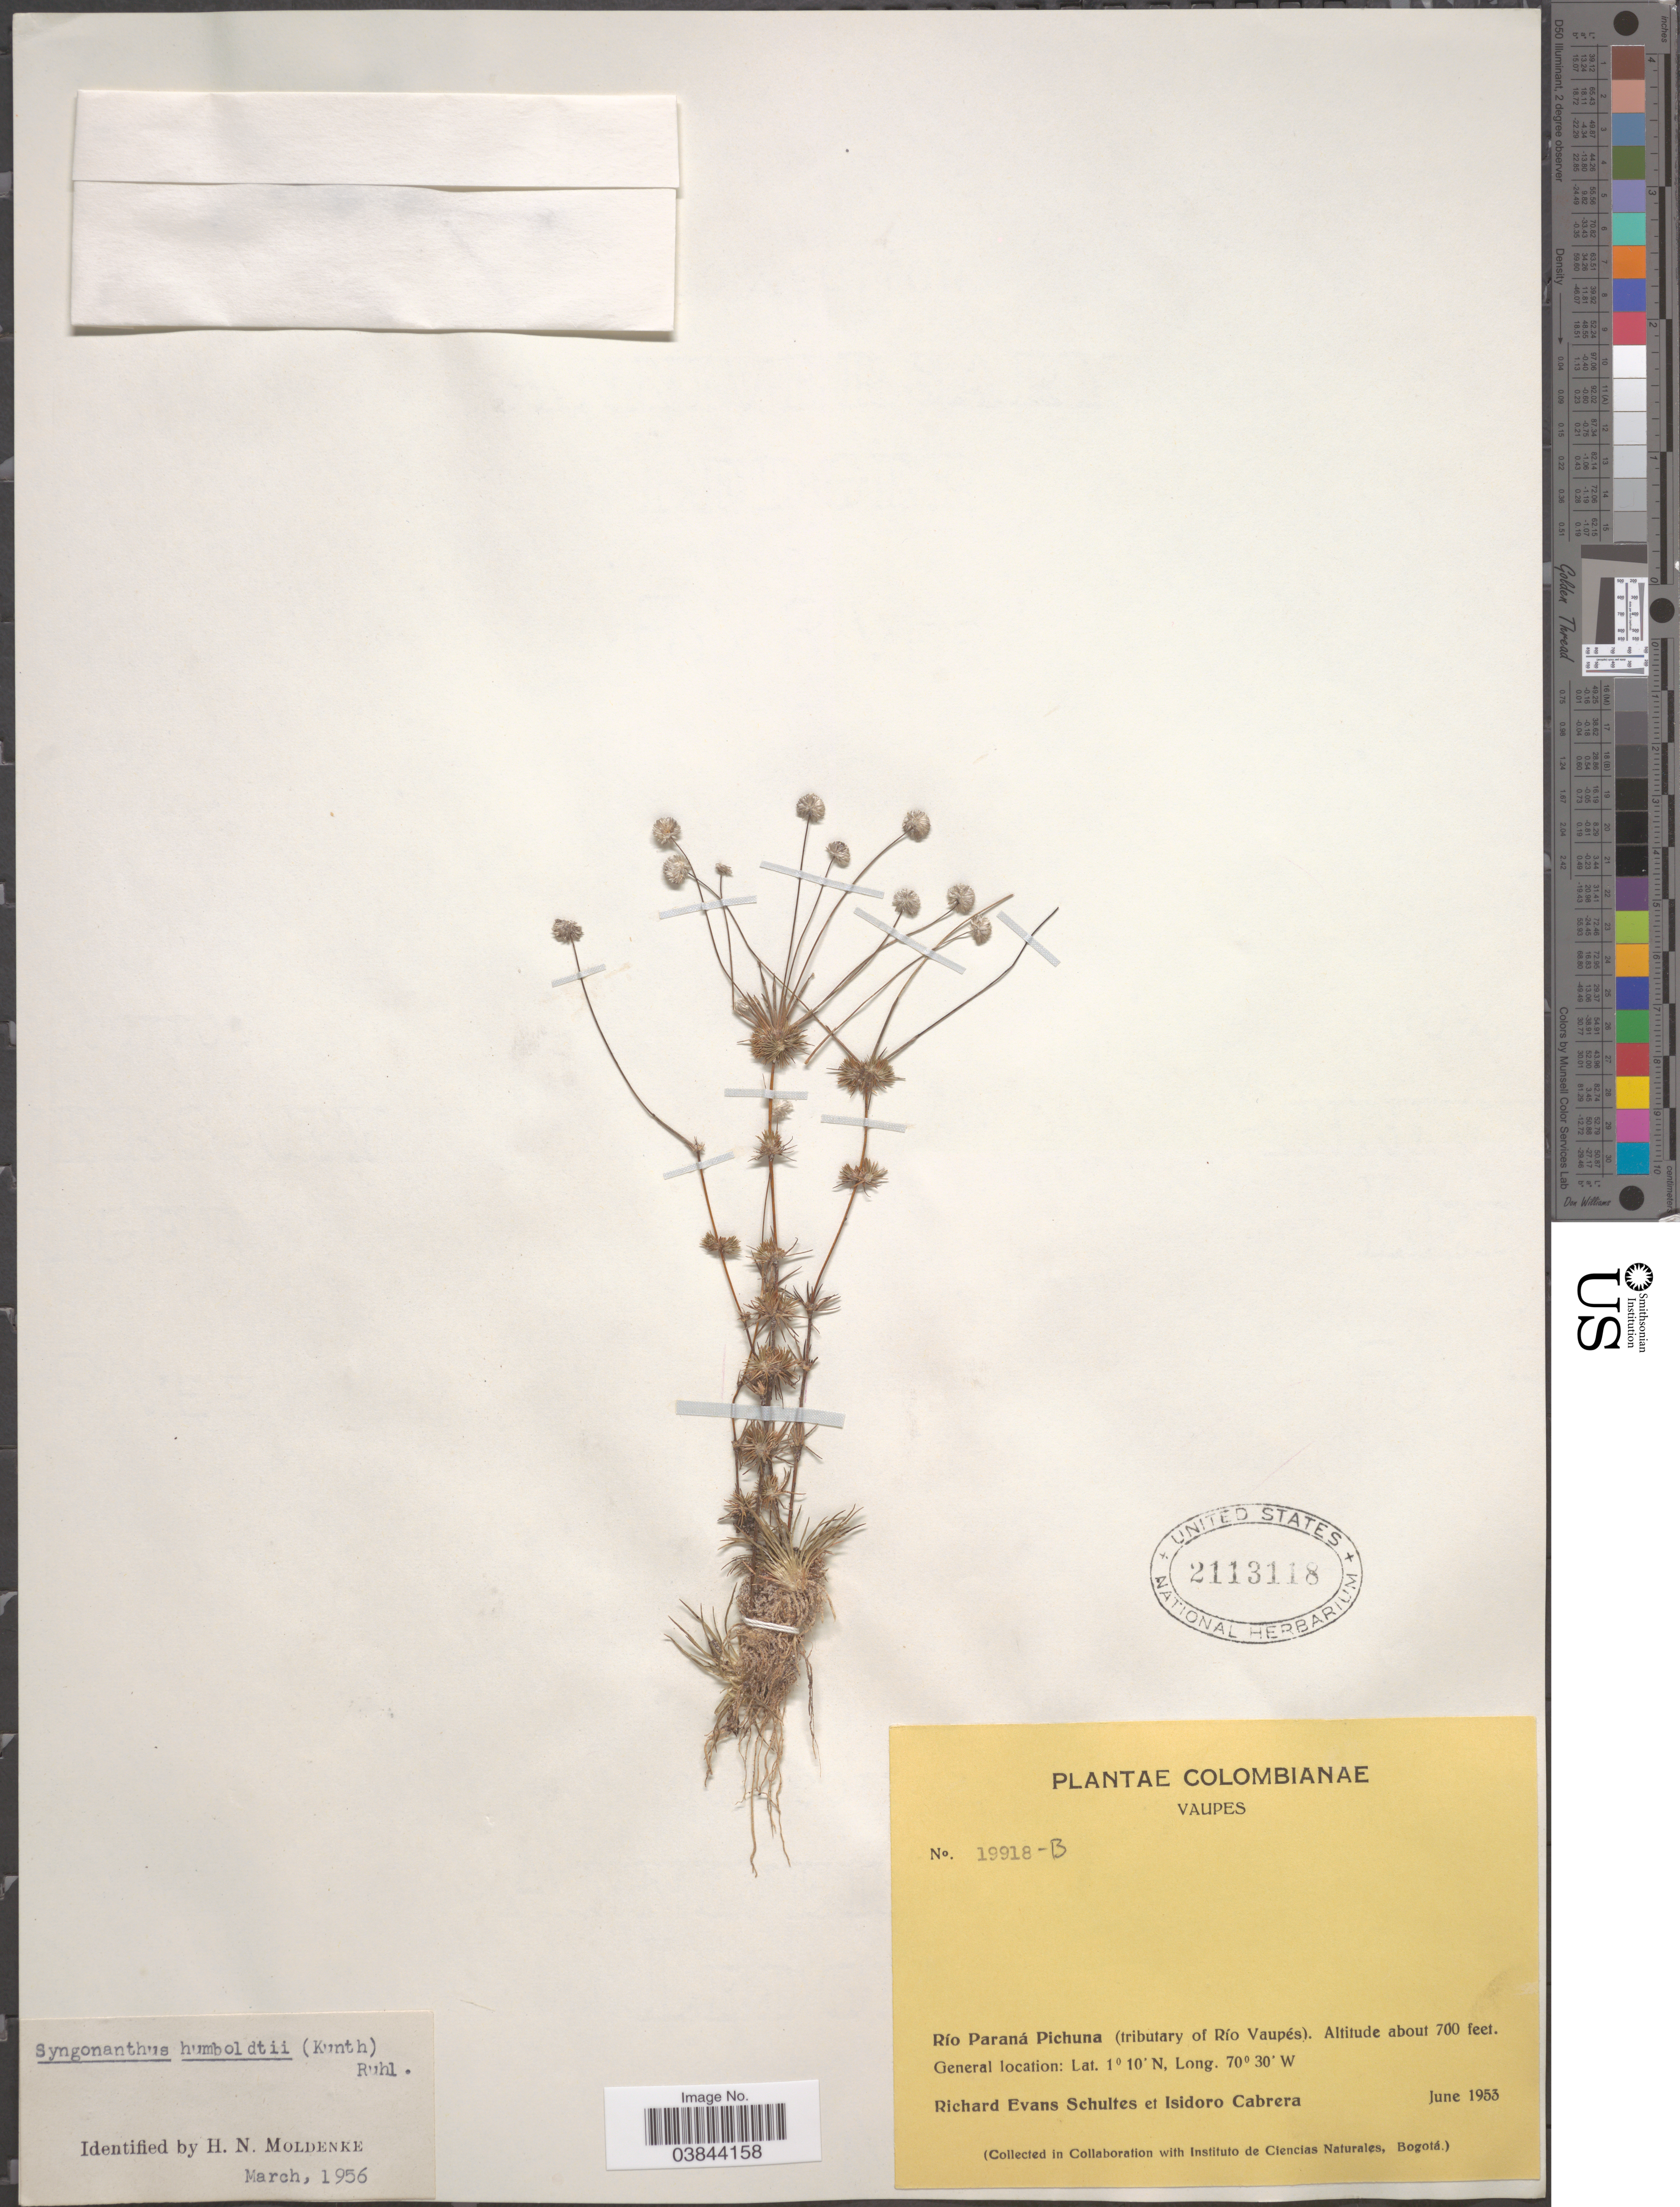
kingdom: Plantae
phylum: Tracheophyta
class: Liliopsida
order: Poales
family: Eriocaulaceae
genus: Syngonanthus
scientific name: Syngonanthus humboldtii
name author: (Kunth) Ruhland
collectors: R. E. Schultes & I. Cabrera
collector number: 19918-B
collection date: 1953-06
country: Colombia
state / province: Vaupés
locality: Río Paraná Pichuna (tributary of Río Vaupés).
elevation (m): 213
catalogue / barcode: US 2113118